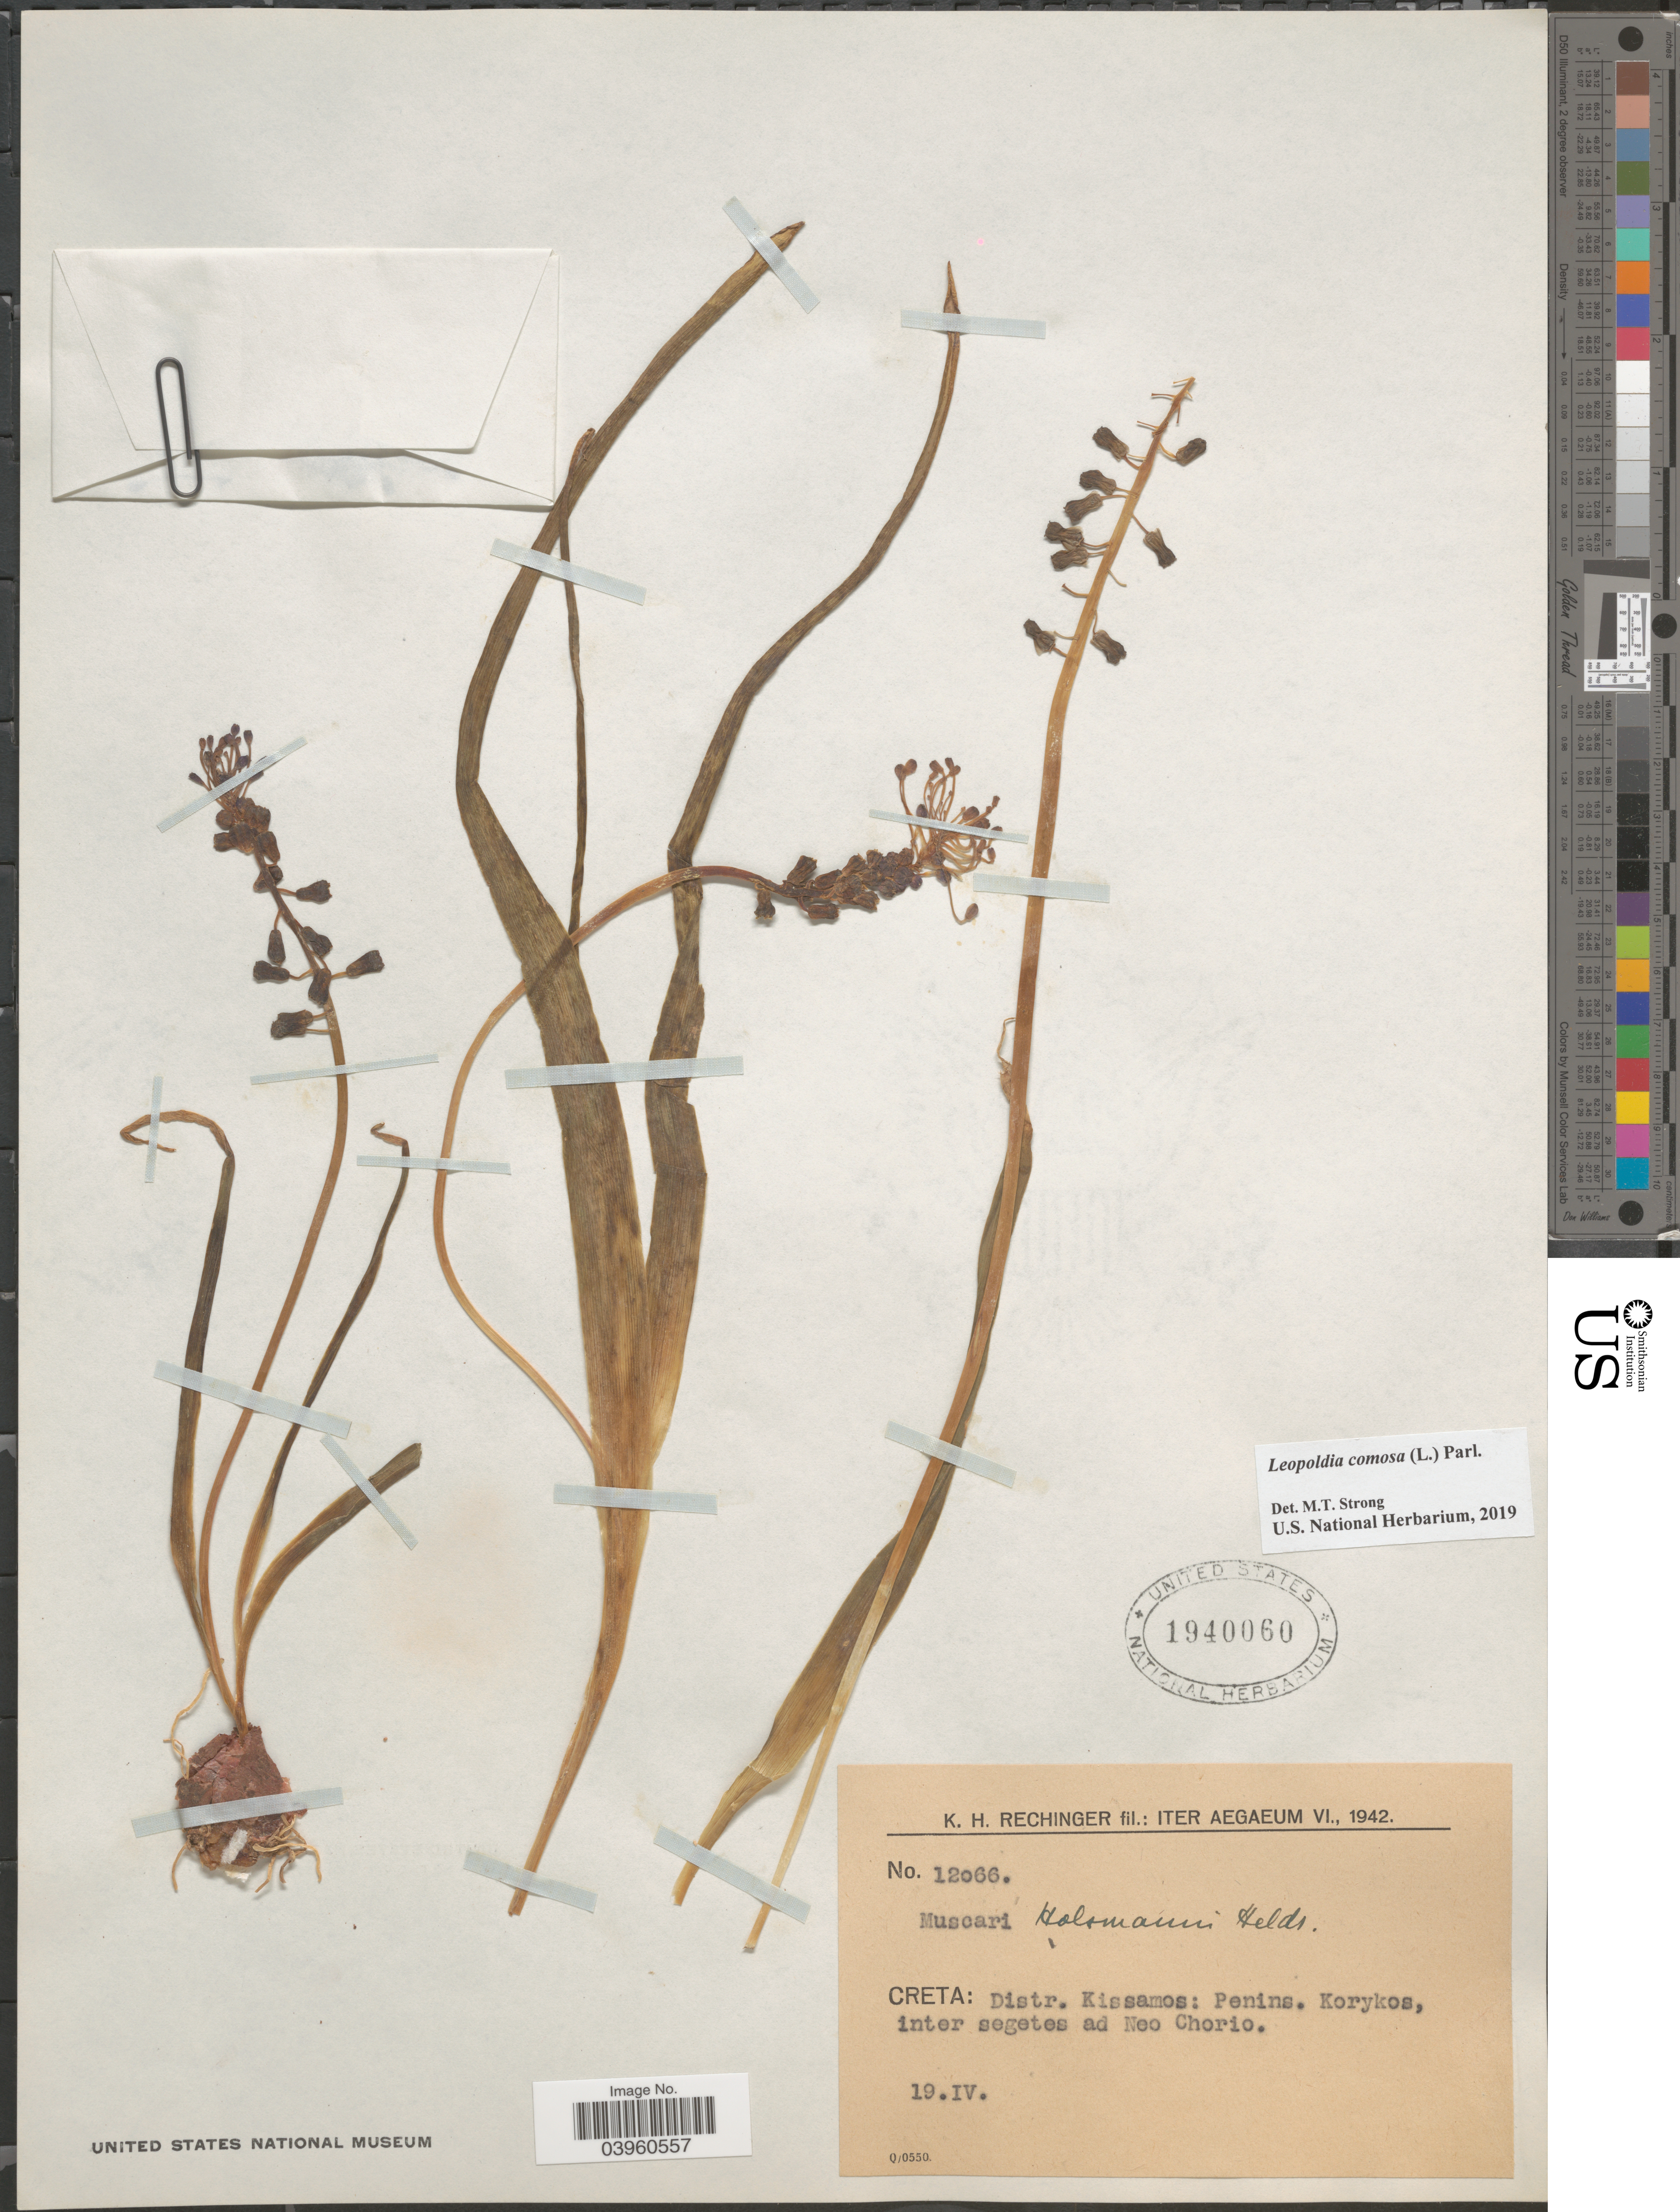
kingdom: Plantae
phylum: Tracheophyta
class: Liliopsida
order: Asparagales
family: Asparagaceae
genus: Leopoldia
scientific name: Leopoldia comosa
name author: (L.) Parl.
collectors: K. H. Rechinger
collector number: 12066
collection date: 1942-04-19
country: Greece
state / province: Crete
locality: Iter Aegaeum VI. Creta: Distr. Kissamos: Penins. Korykos, inter segetes ad Neo Chorio.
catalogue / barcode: US 1940060